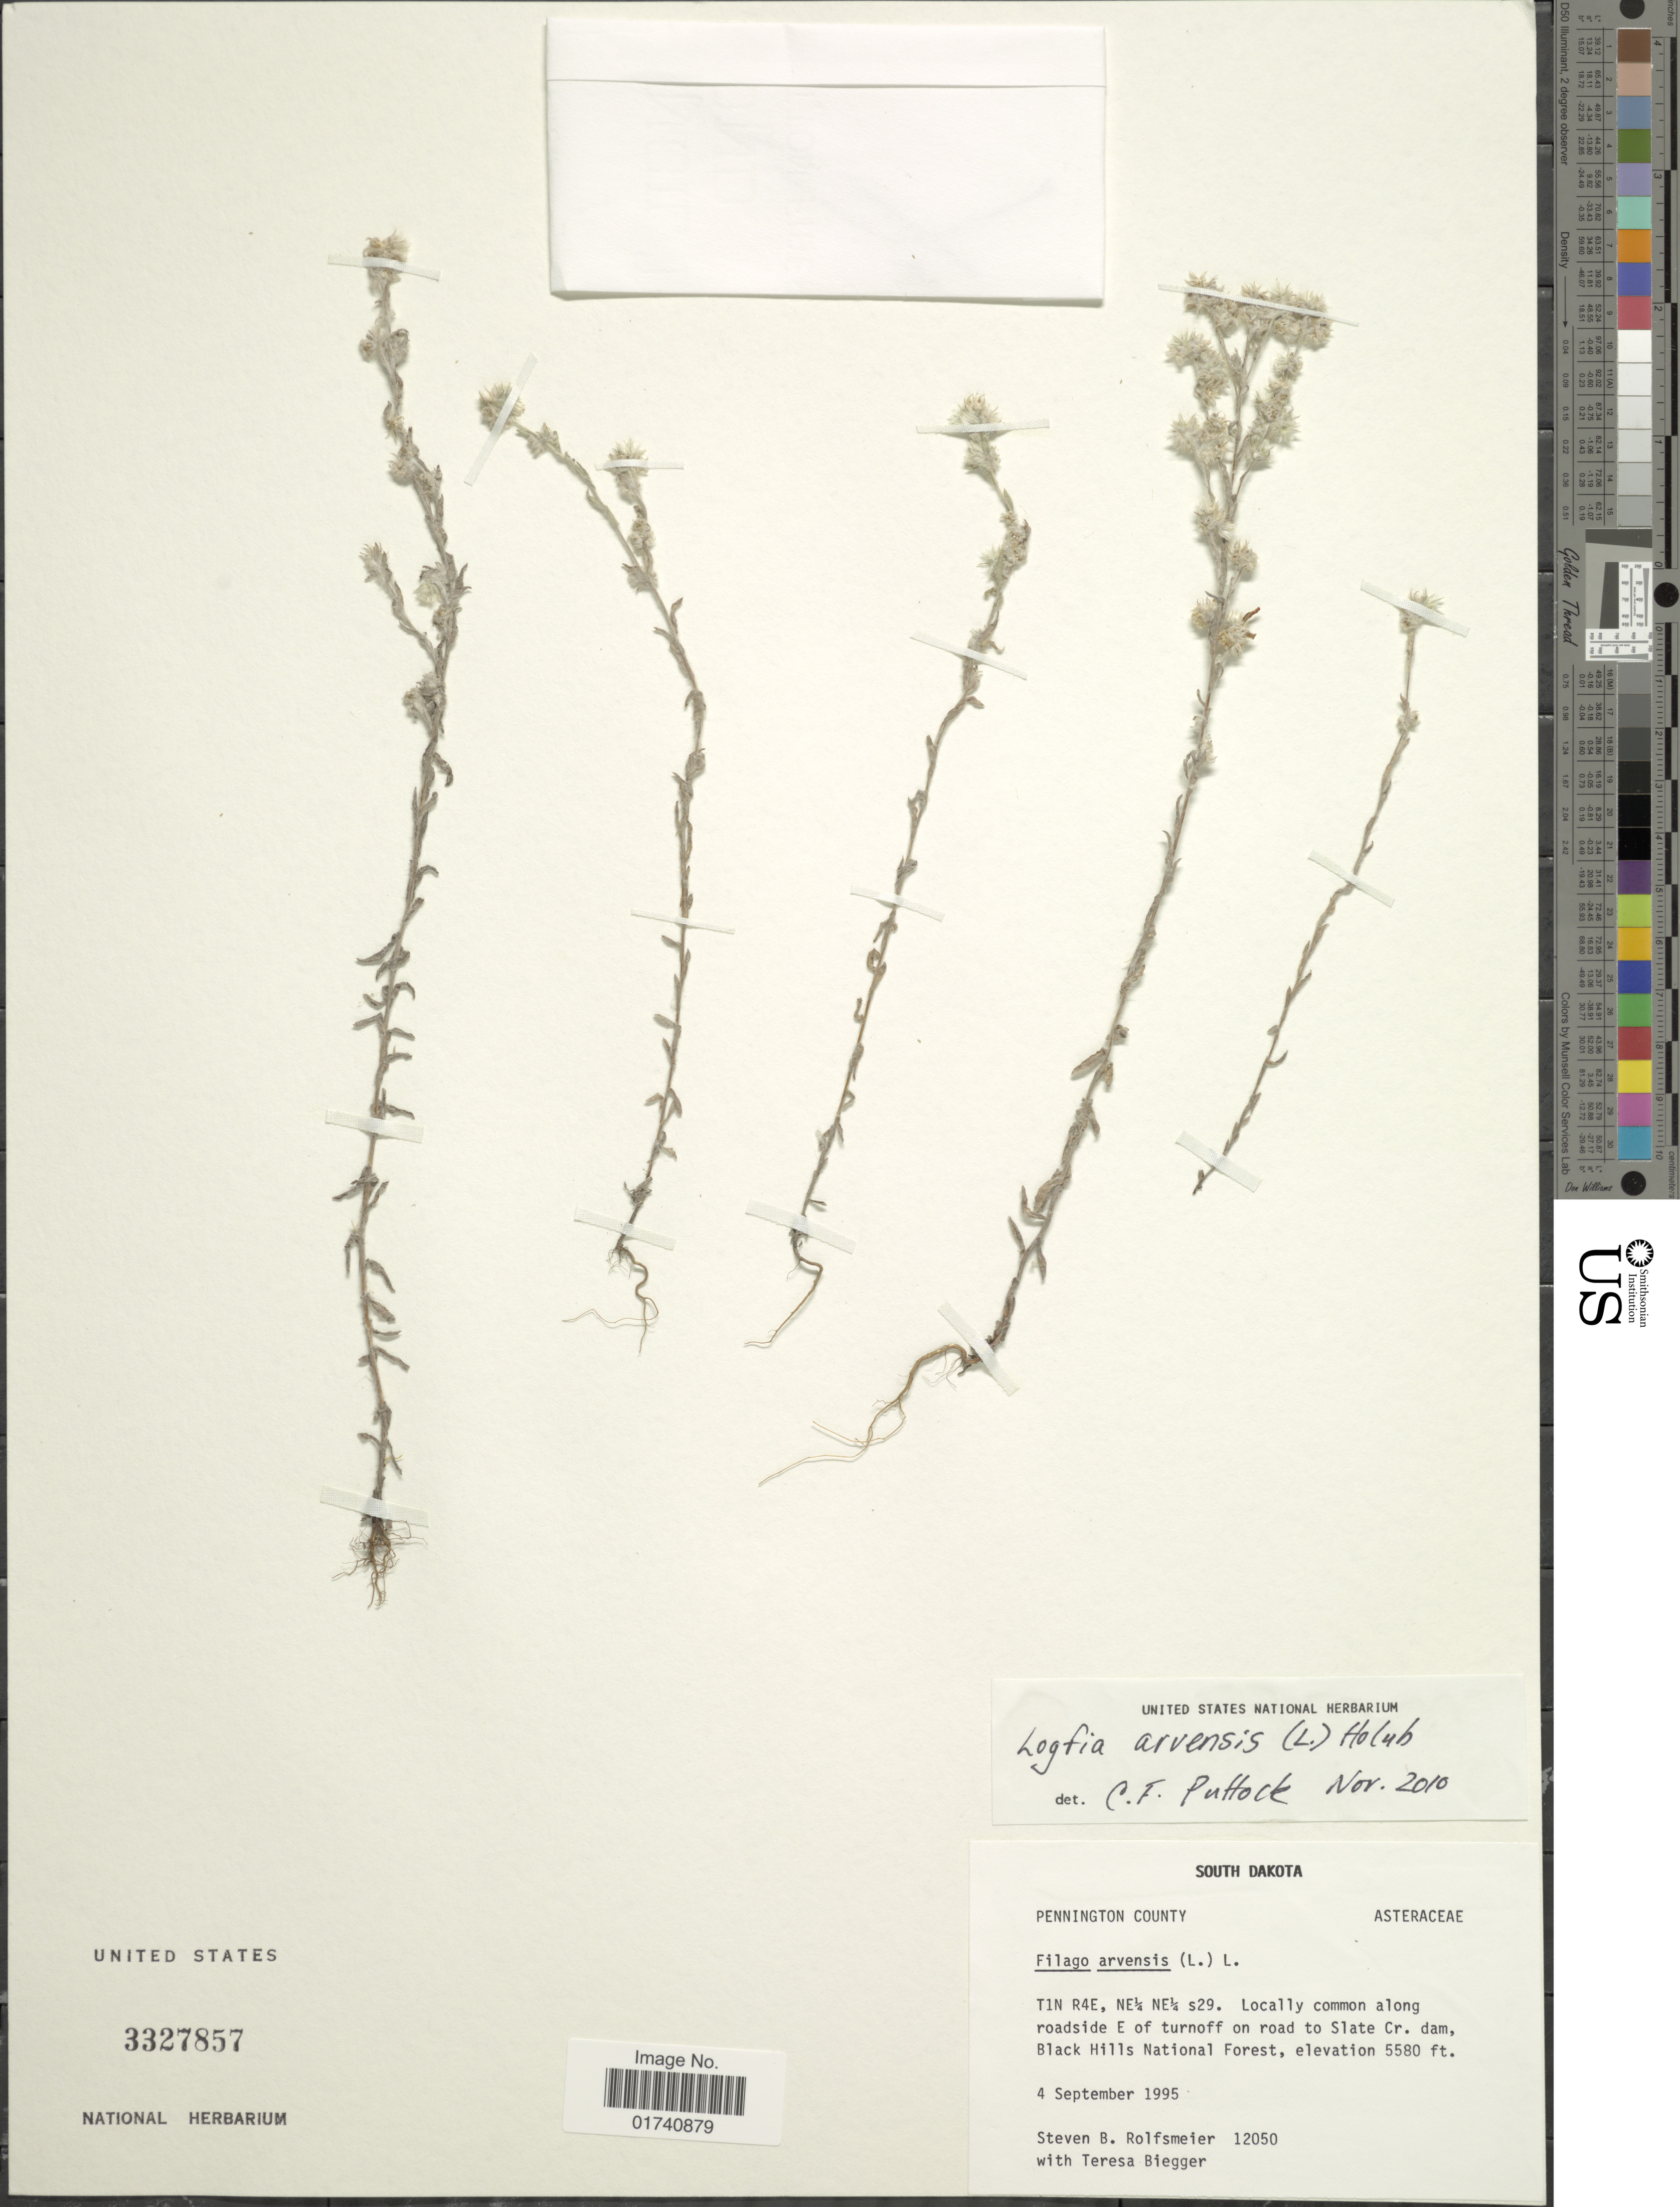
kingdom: Plantae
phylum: Tracheophyta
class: Magnoliopsida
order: Asterales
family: Asteraceae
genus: Logfia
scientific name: Logfia arvensis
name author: (L.) Holub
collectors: S. Rolfsmeier & T. Biegger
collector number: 12050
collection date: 1995-09-04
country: United States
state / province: South Dakota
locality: T1N R4E, NE¼ NE¼ s29. Along roadside E of turnoff on road to Slate Cr. dam, Black Hills National Forest.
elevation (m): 1701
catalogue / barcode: US 3327857